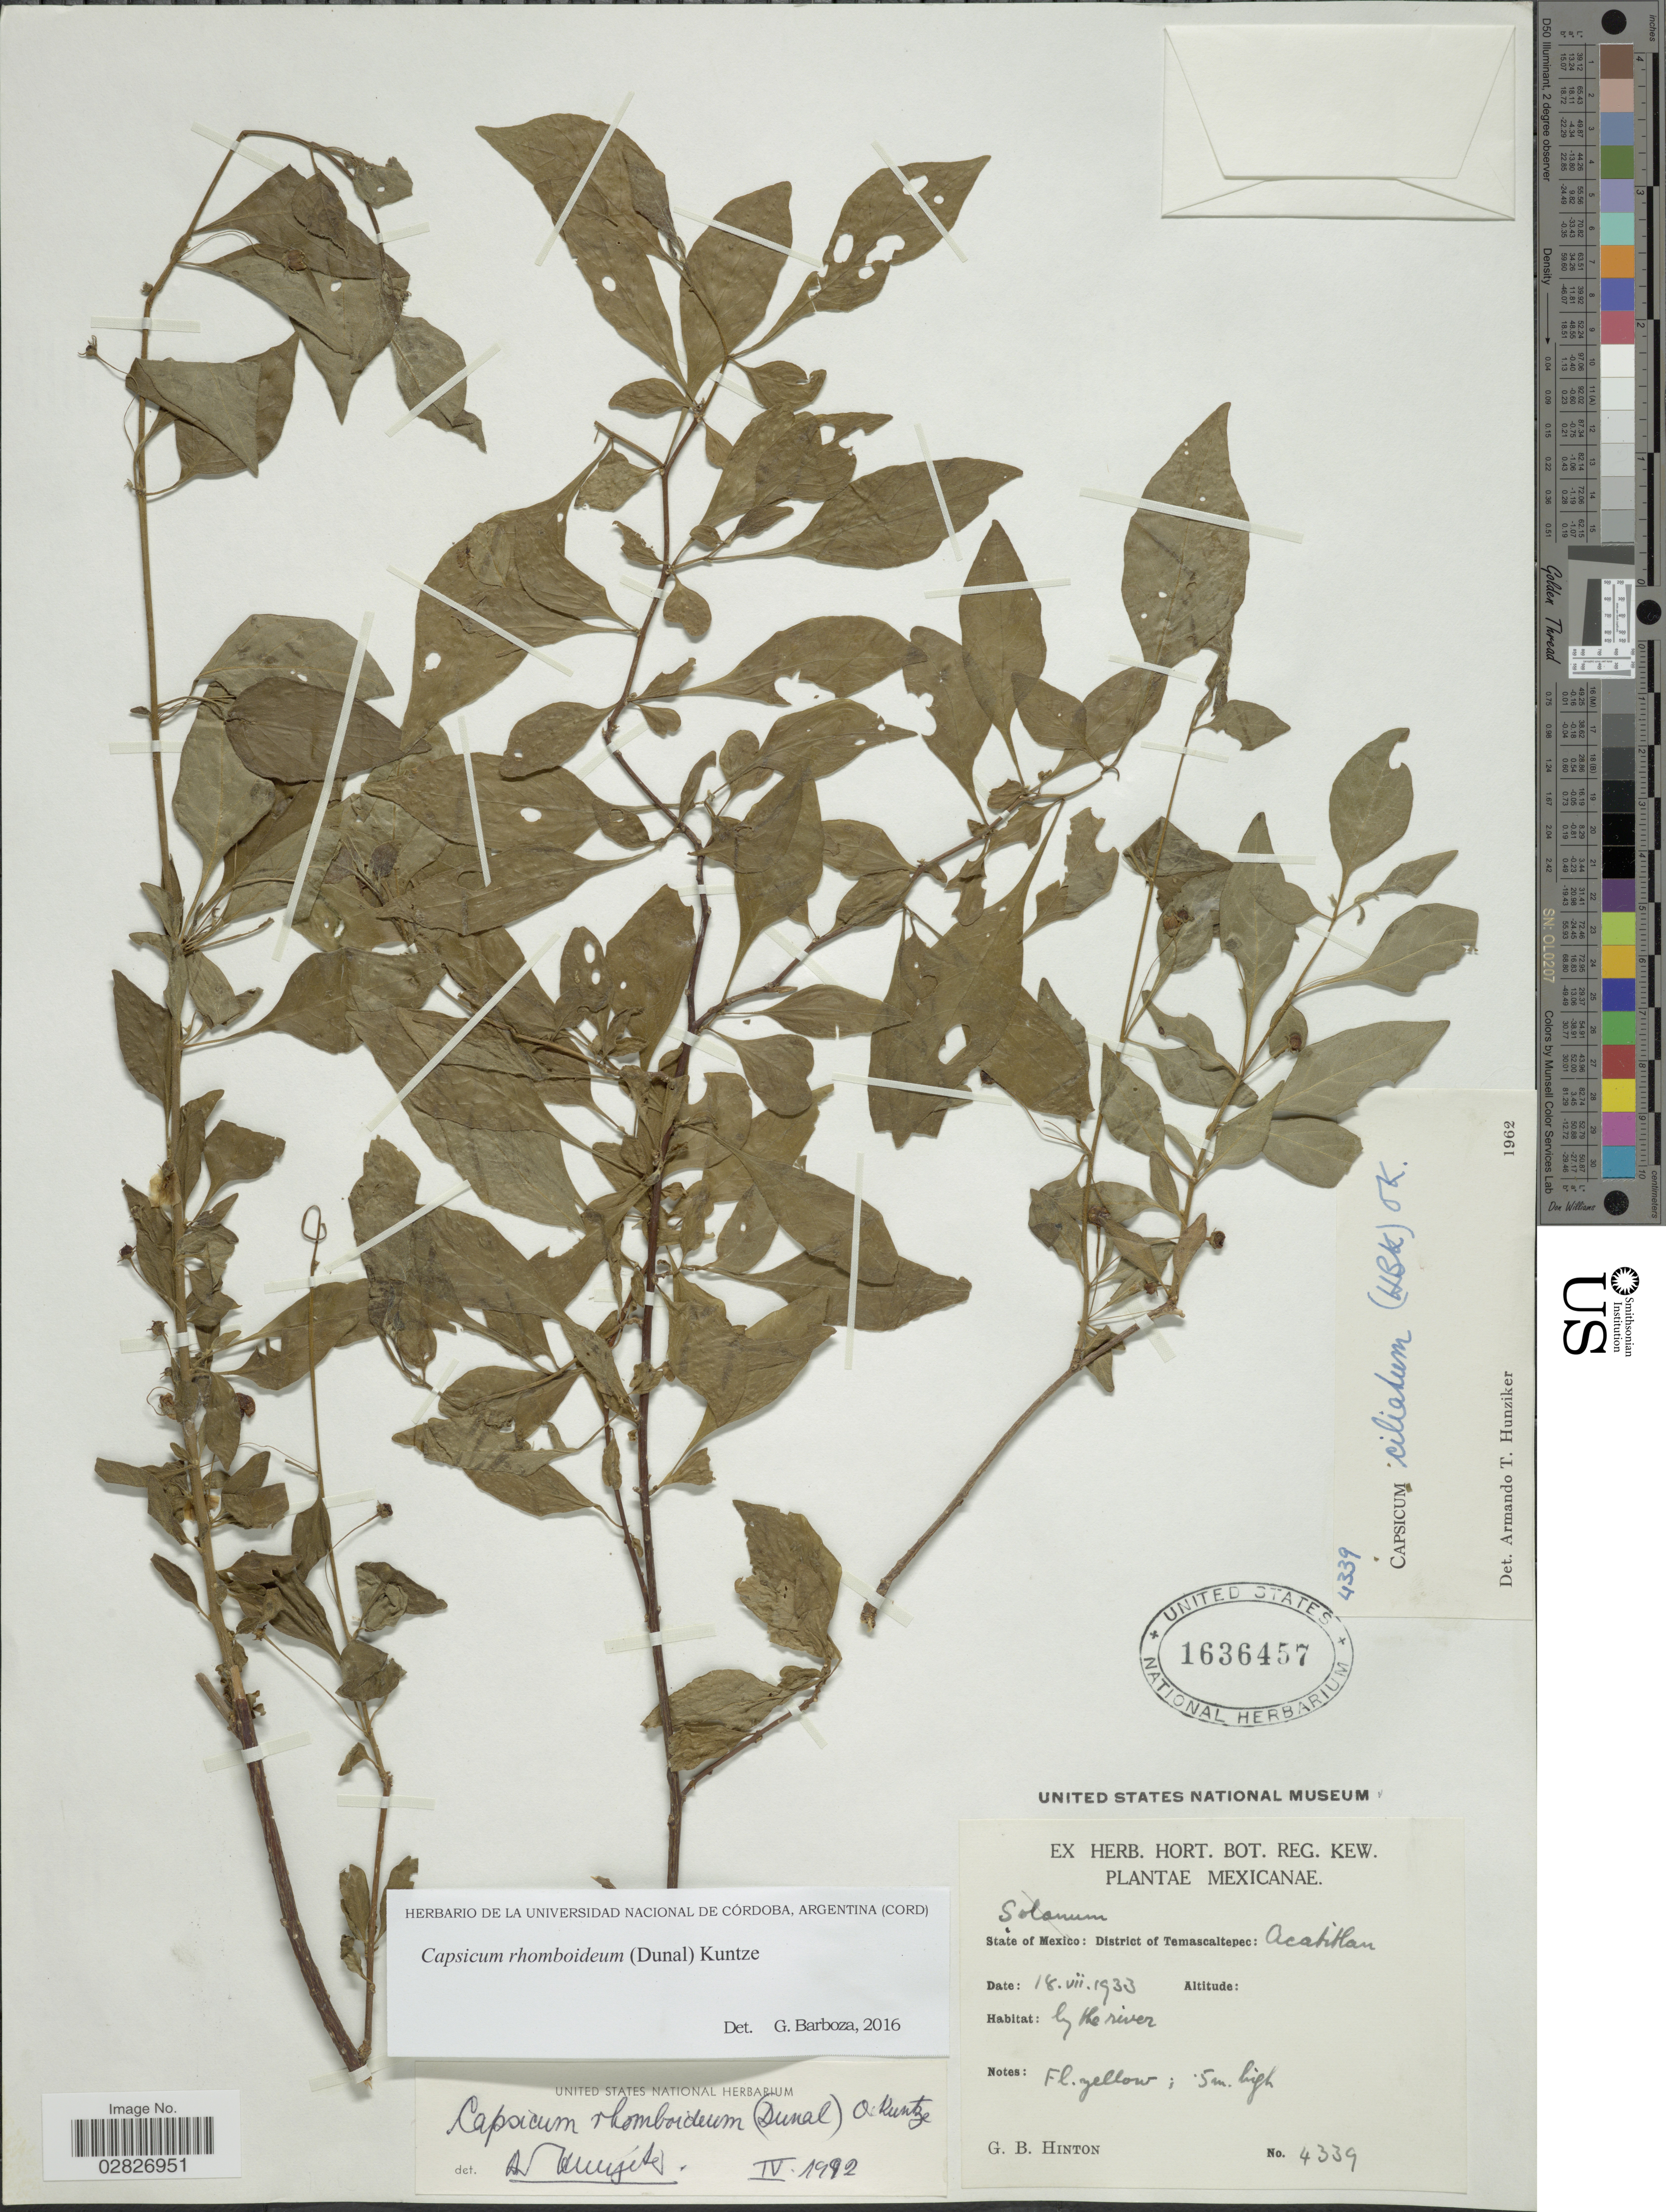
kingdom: Plantae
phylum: Tracheophyta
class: Magnoliopsida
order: Solanales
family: Solanaceae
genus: Capsicum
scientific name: Capsicum rhomboideum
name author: (Humb. & Bonpl. ex Dunal) Kuntze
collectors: G. B. Hinton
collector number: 4339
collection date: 1933-07-18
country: Mexico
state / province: México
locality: District of Temascaltepec, Acatitlan.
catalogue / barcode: US 1636457